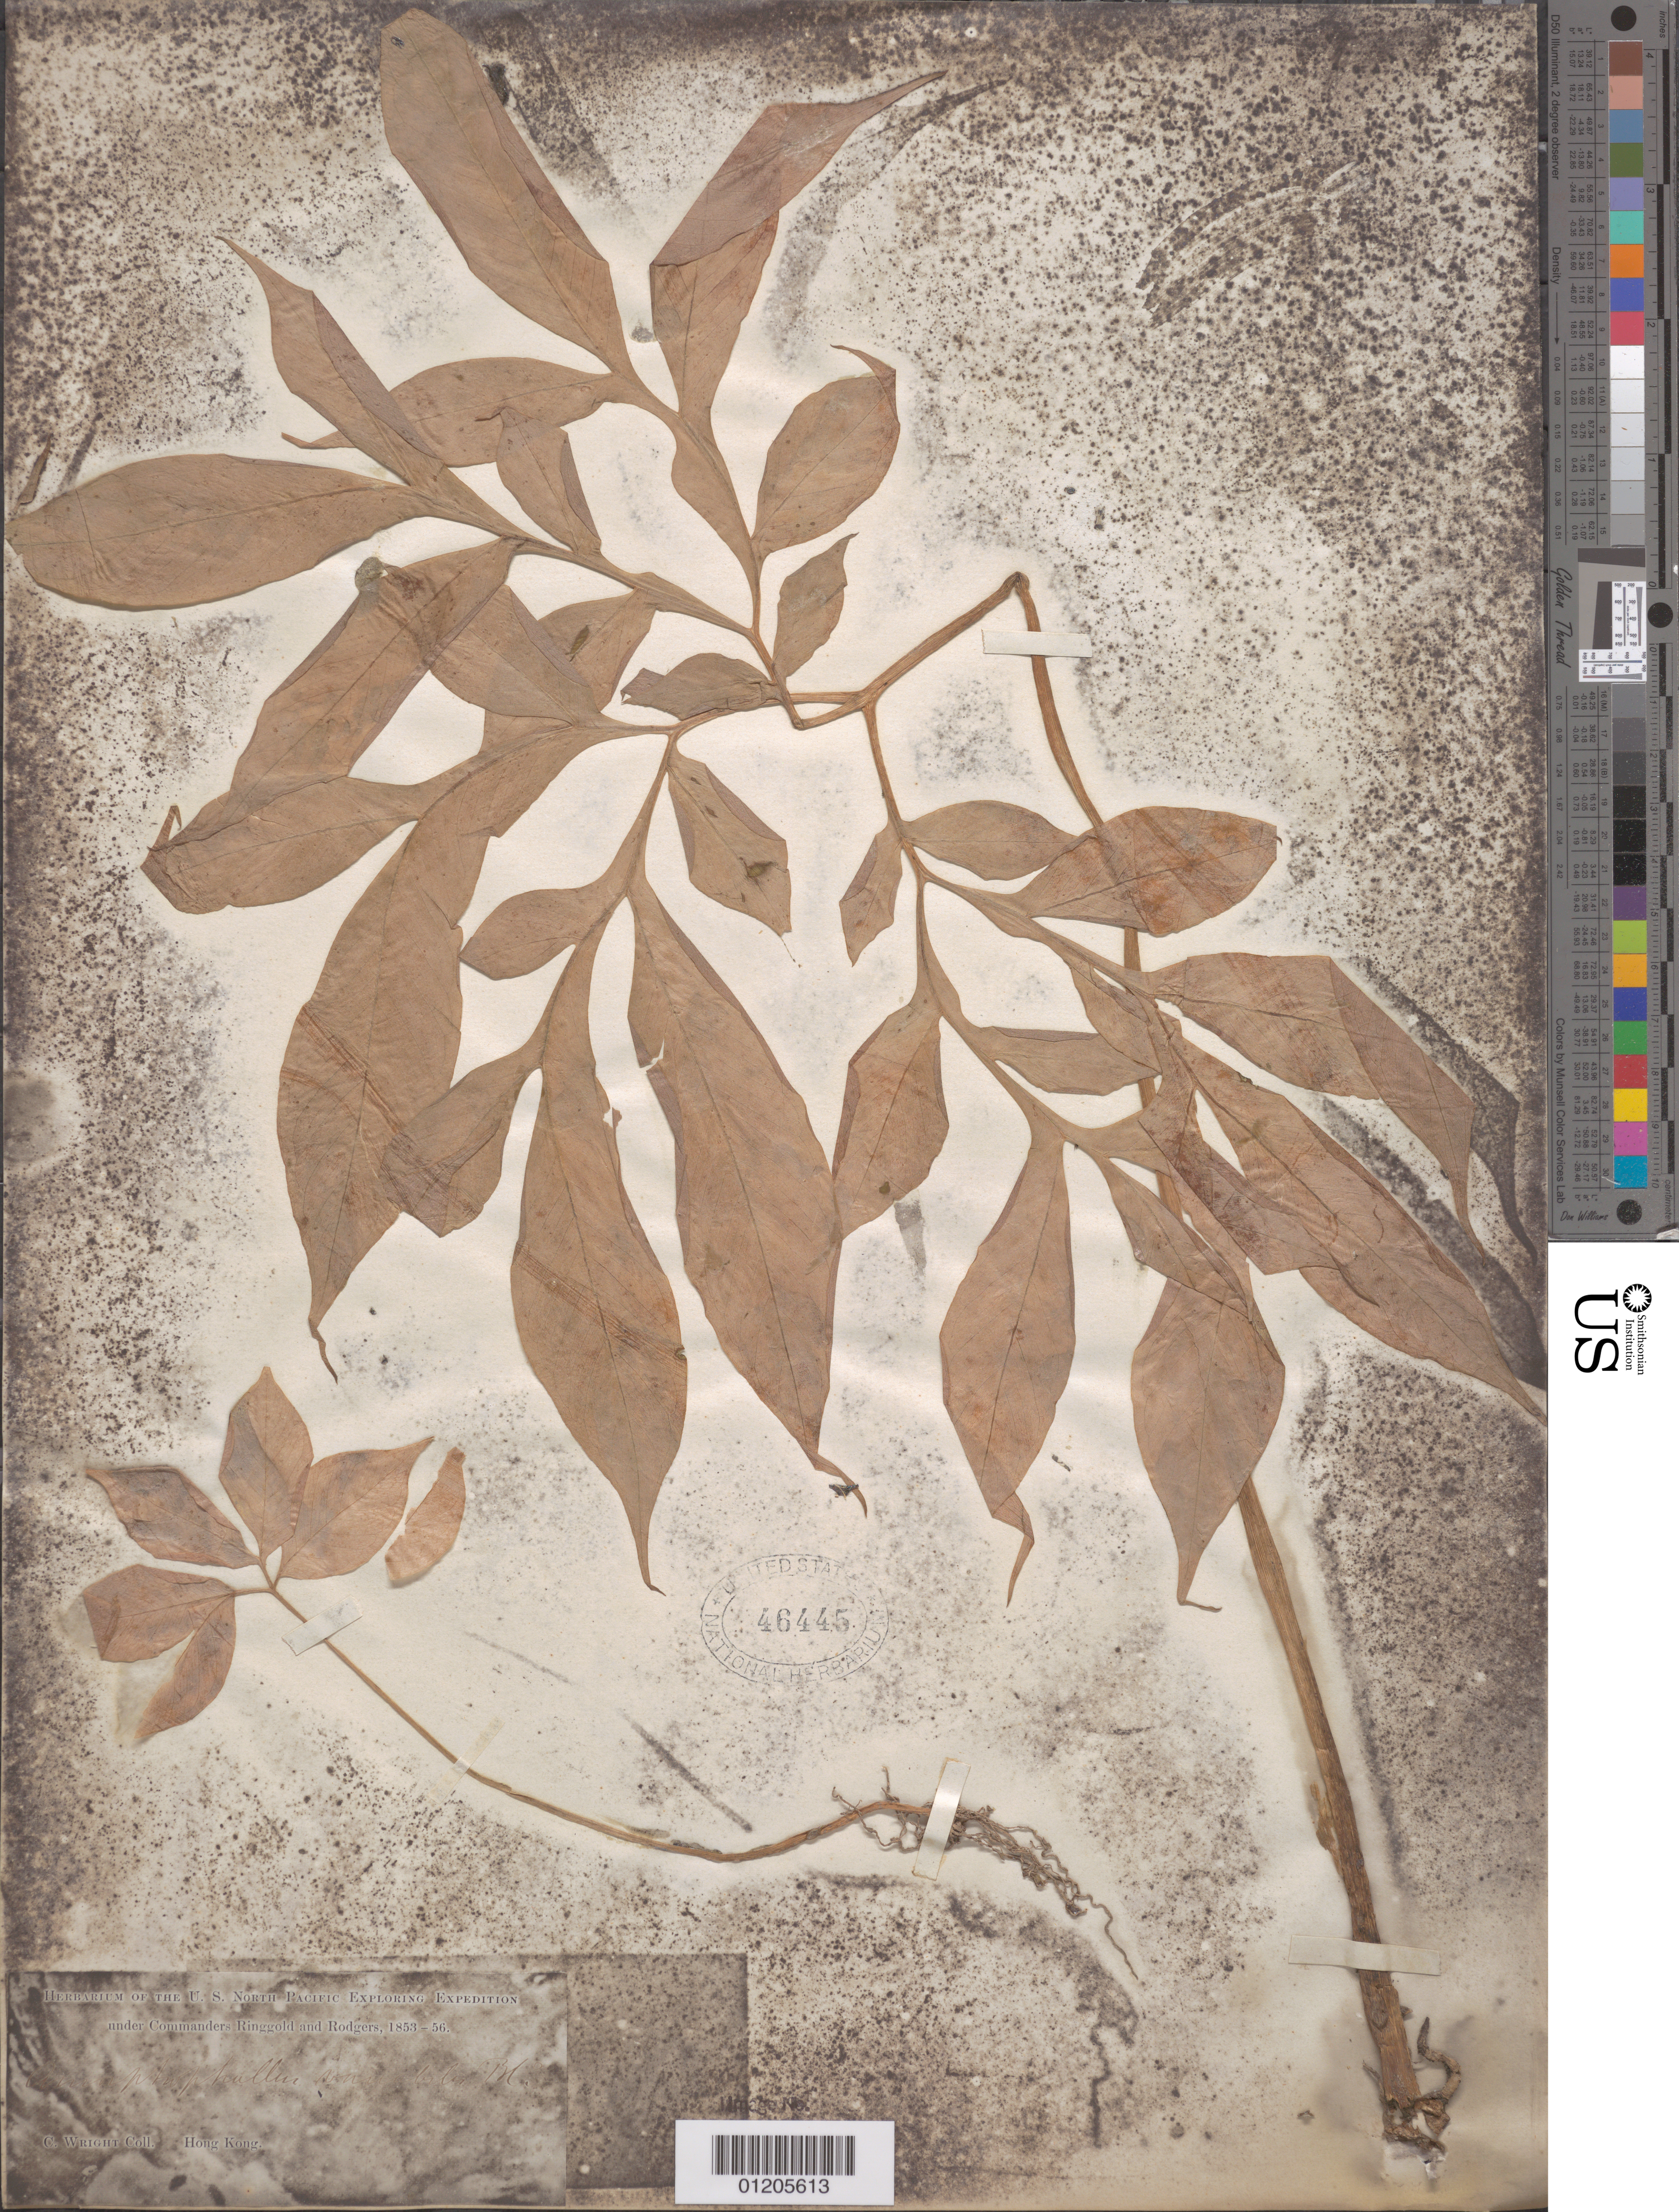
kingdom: Plantae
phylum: Tracheophyta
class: Liliopsida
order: Alismatales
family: Araceae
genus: Amorphophallus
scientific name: Amorphophallus variablis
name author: Blume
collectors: C. Wright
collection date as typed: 1853 to -- -- 1856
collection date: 1853/1856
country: China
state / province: Hong Kong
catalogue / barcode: US 46445